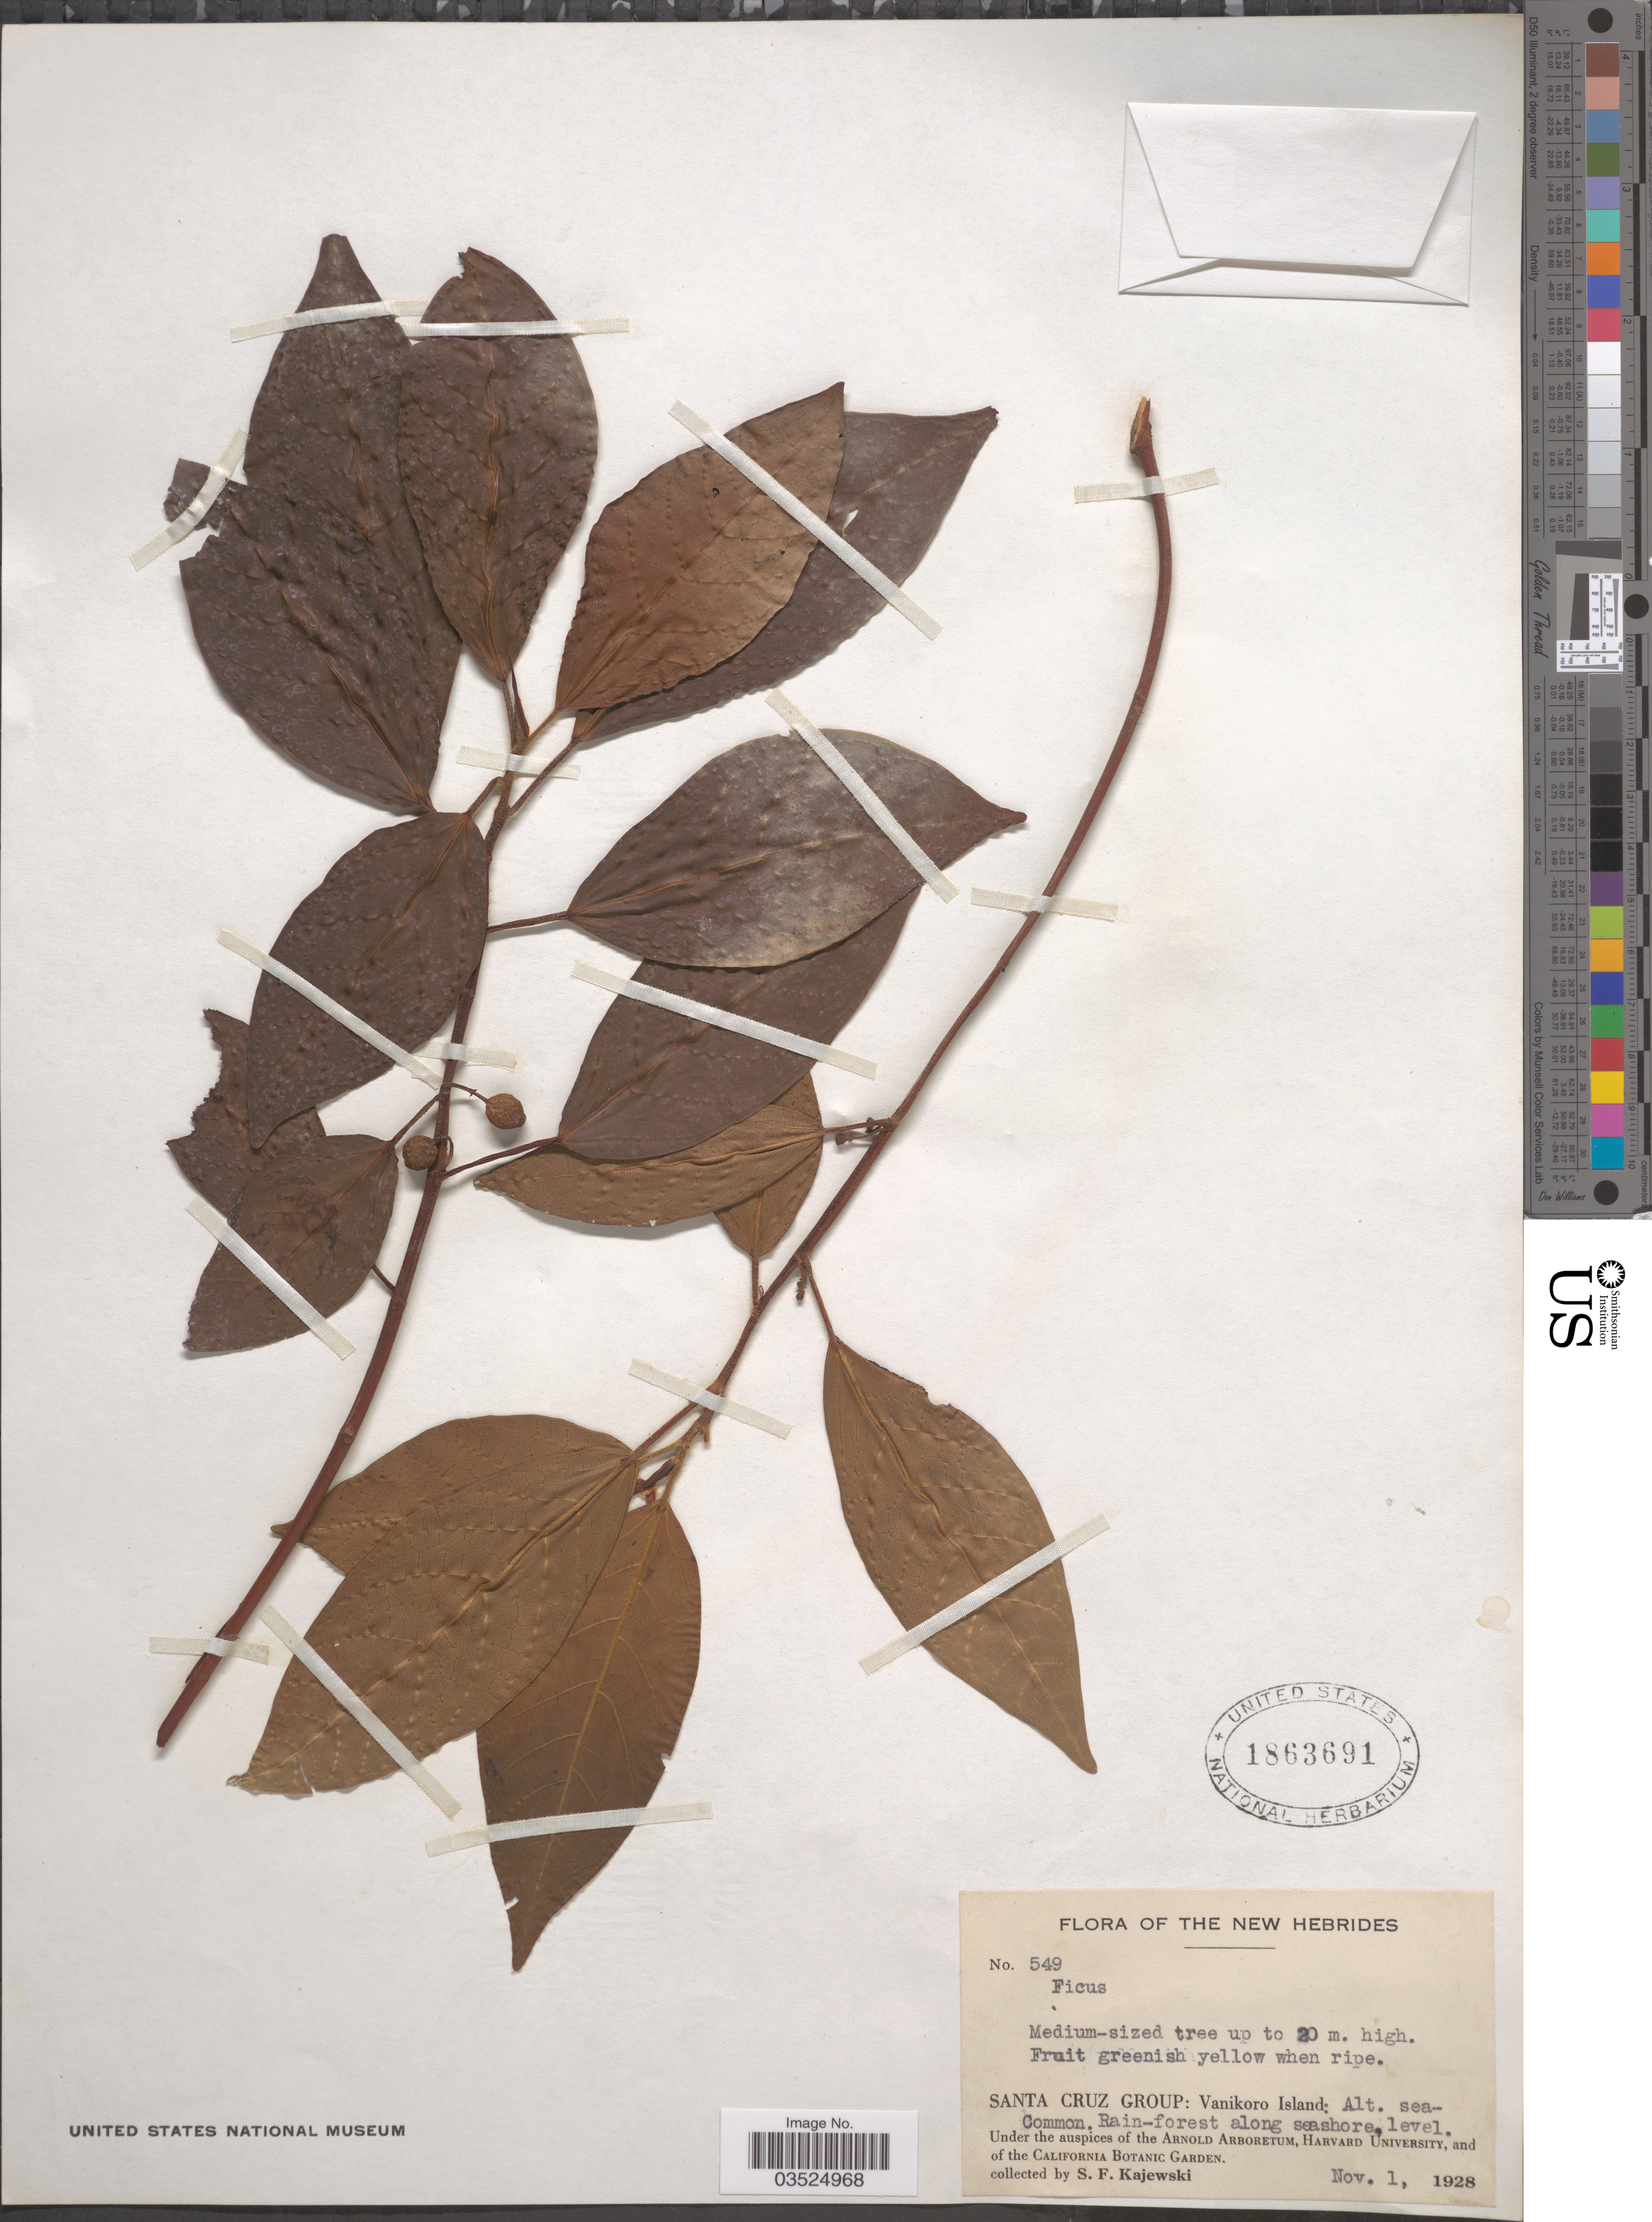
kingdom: Plantae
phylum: Tracheophyta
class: Magnoliopsida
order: Rosales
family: Moraceae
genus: Ficus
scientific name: Ficus sp.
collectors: S. Kajewski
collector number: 549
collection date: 1928-11-01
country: Solomon Islands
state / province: Santa Cruz Is.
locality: The New Hebrides. Santa Cruz Group: Vanikoro Island.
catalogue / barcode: US 1863691